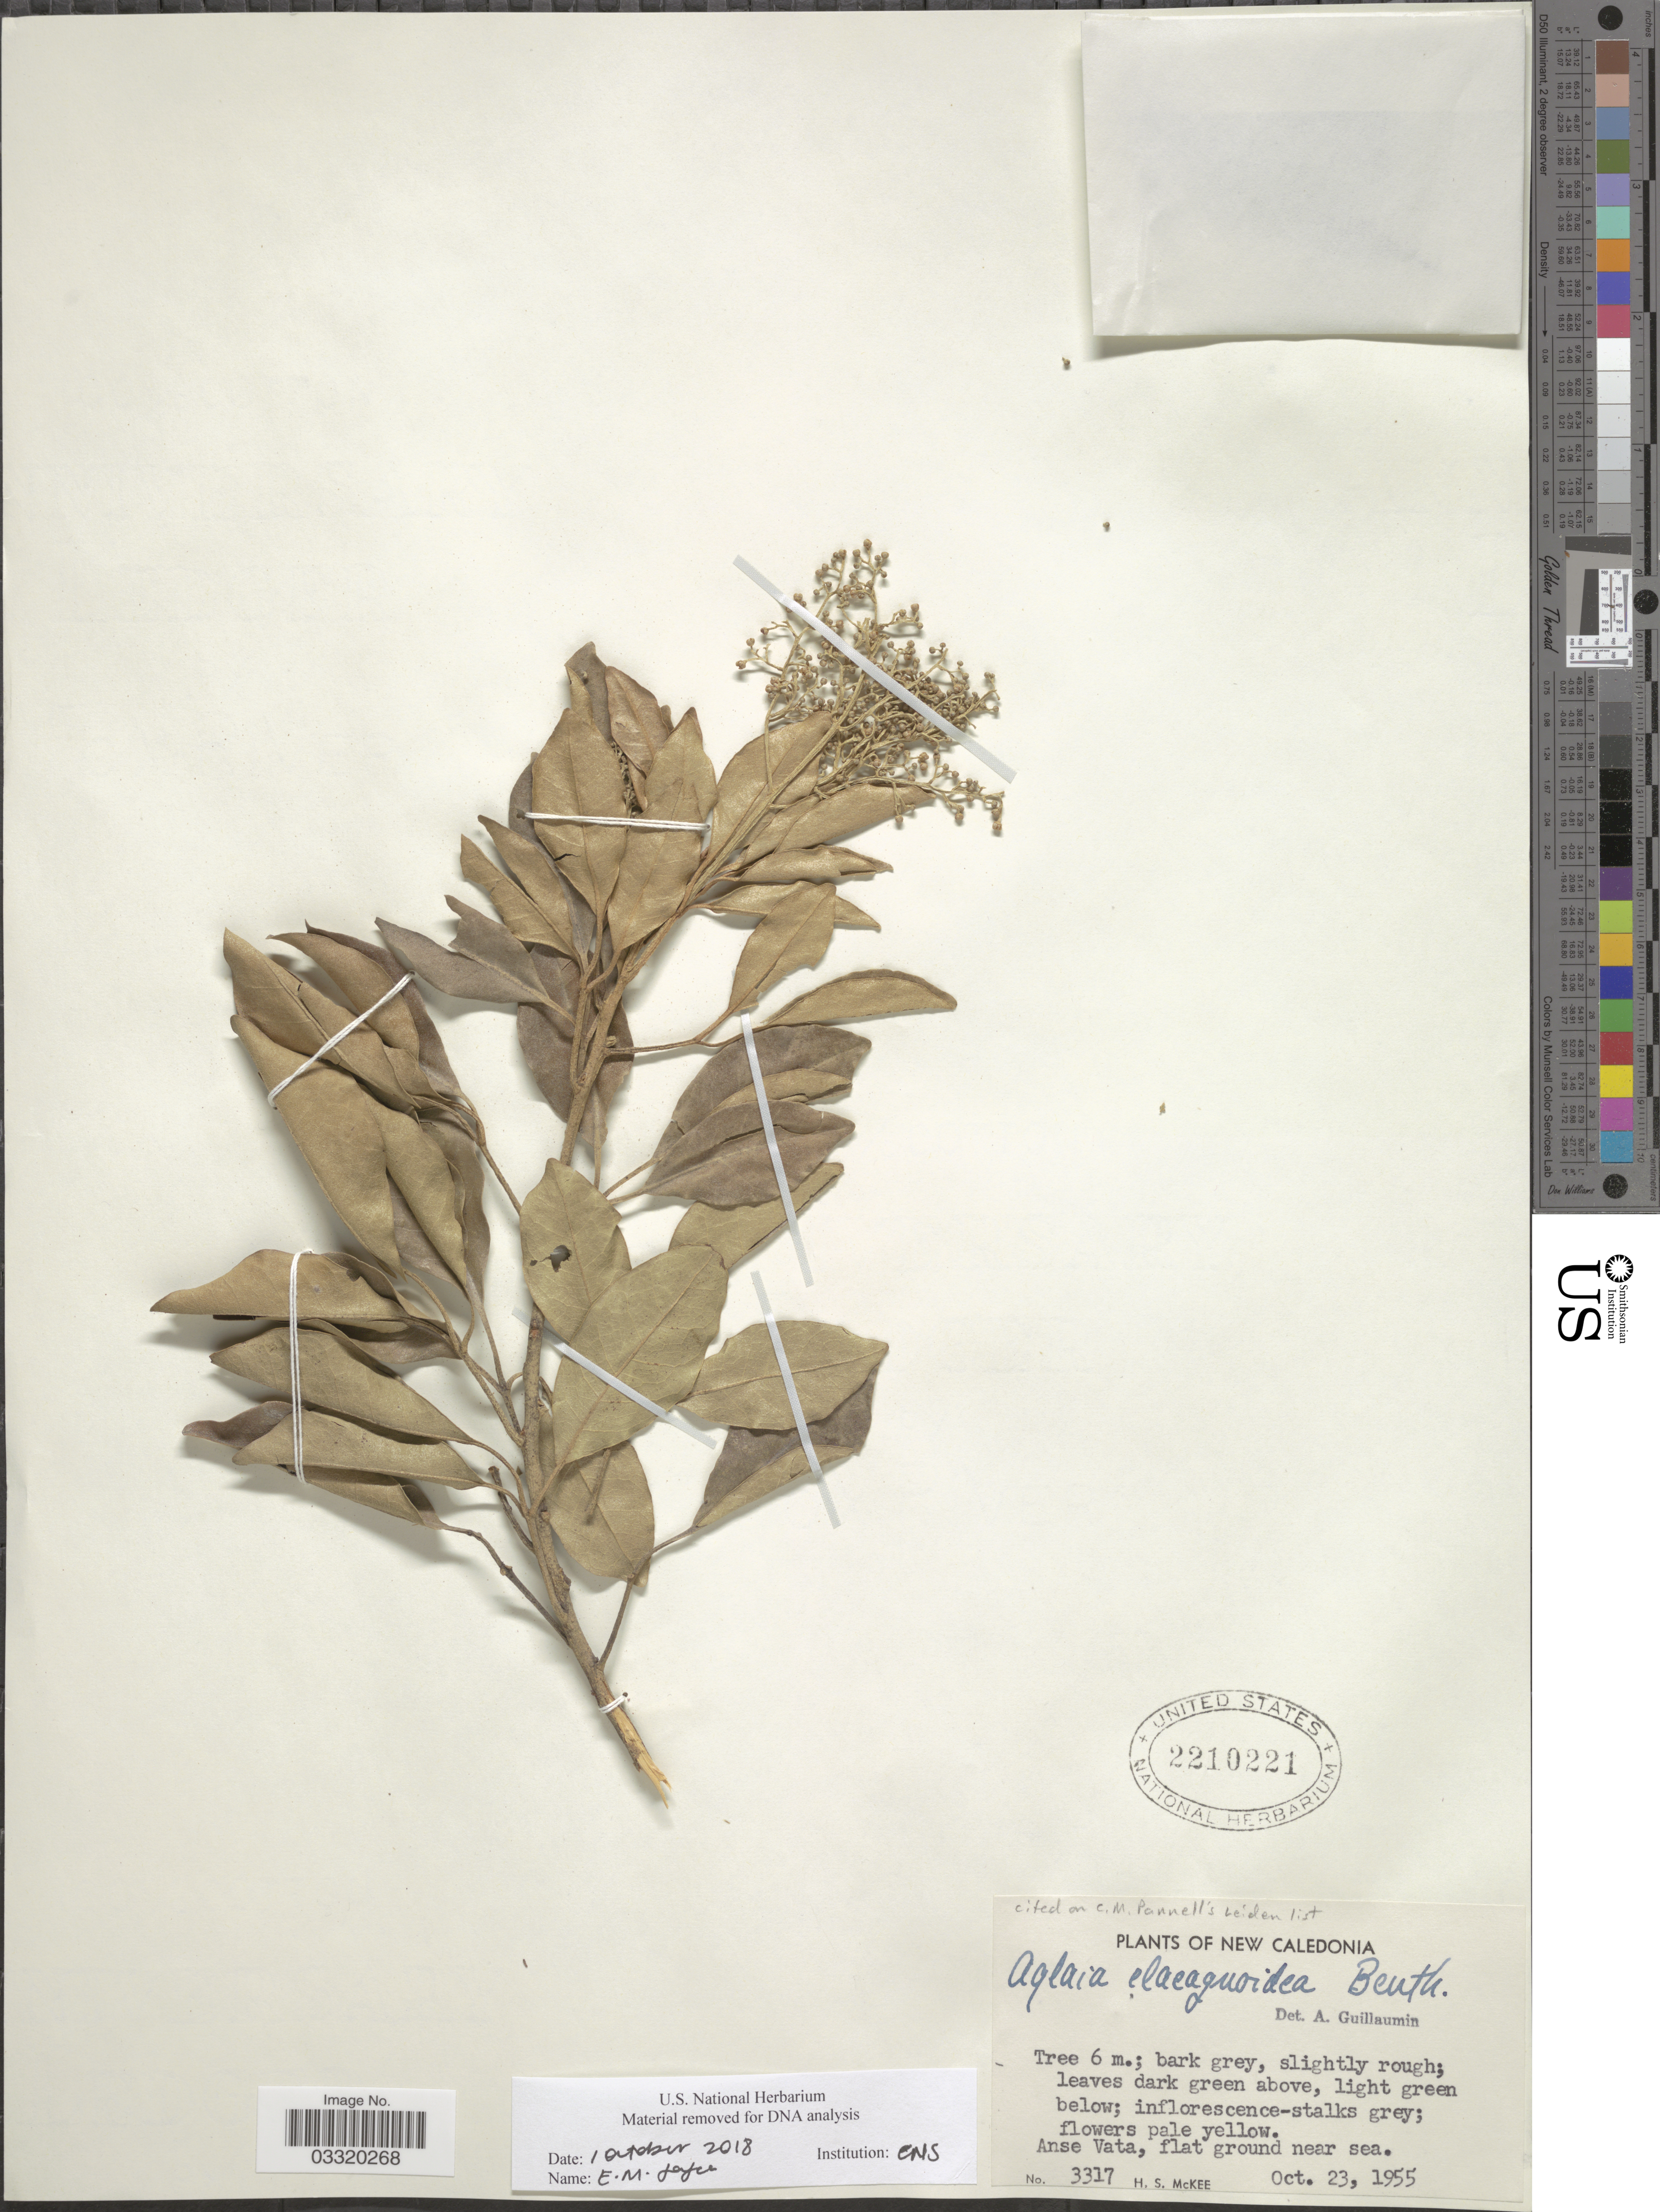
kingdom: Plantae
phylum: Tracheophyta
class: Magnoliopsida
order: Sapindales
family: Meliaceae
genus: Aglaia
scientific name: Aglaia elaeagnoidea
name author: (A. Juss.) Benth.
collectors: H. S. McKee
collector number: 3317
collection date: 1955-10-23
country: New Caledonia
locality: Anse Vata, flat ground near sea.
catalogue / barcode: US 2210221